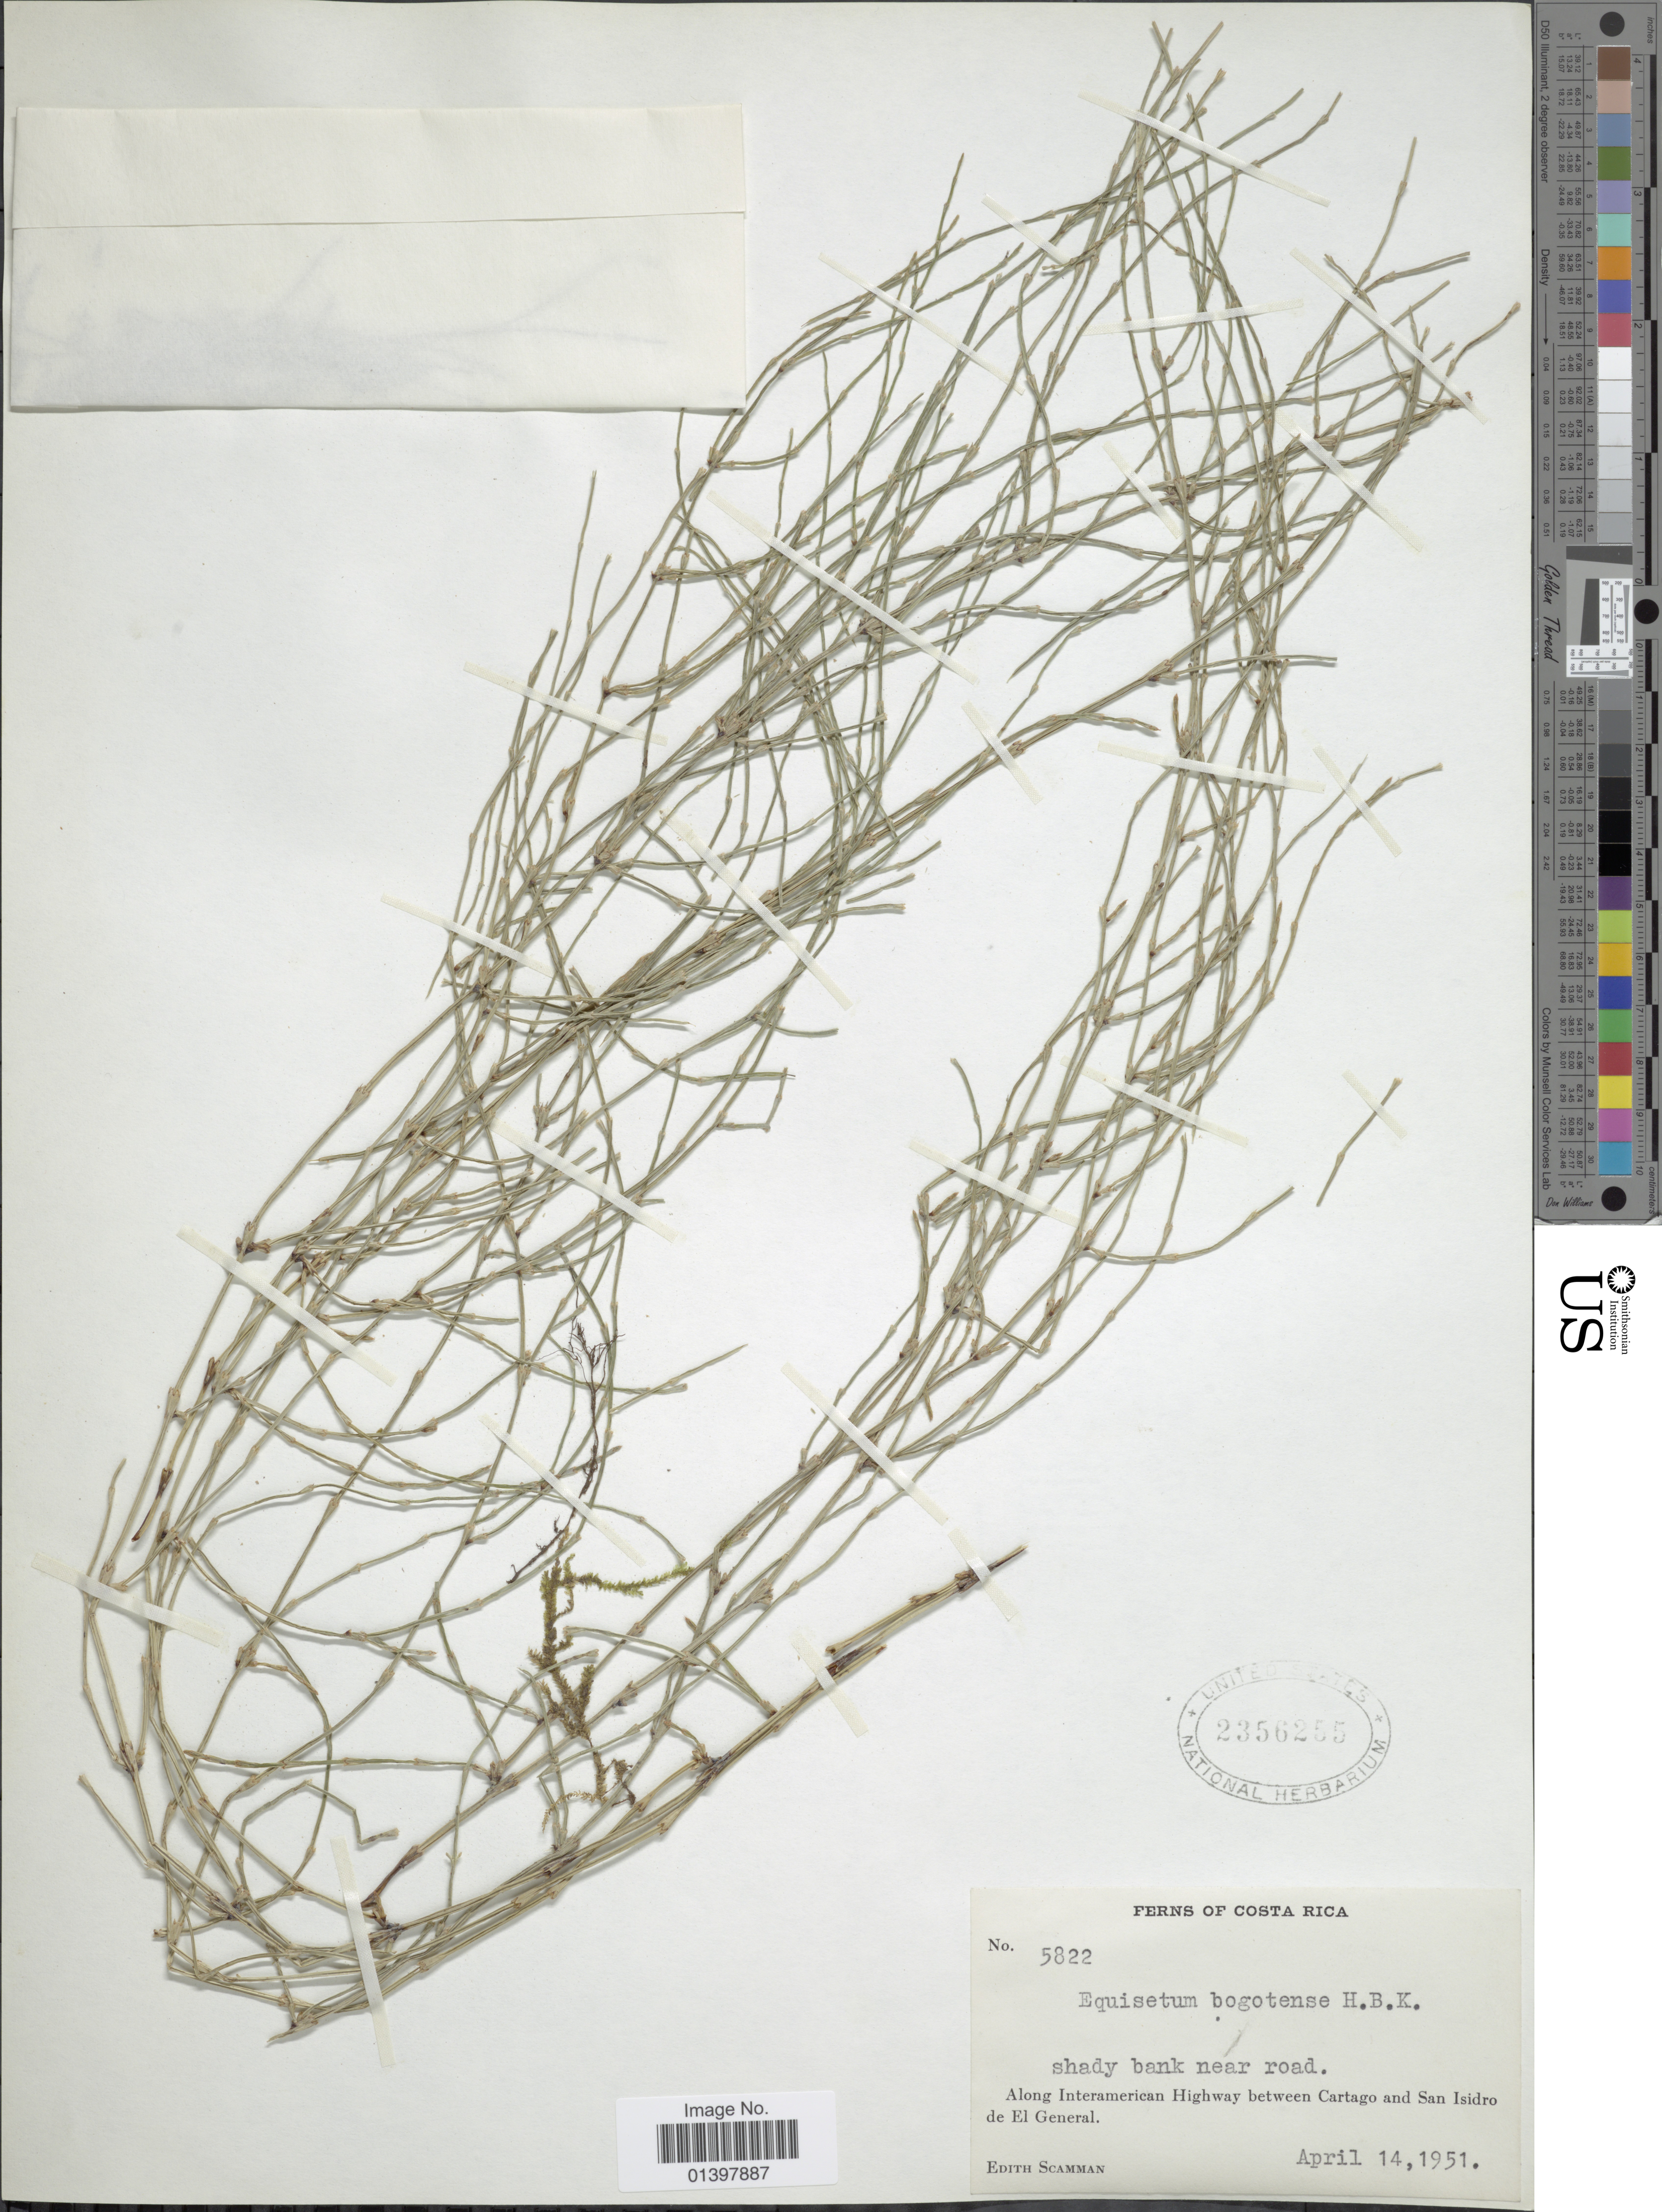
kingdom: Plantae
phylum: Tracheophyta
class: Polypodiopsida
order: Equisetales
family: Equisetaceae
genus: Equisetum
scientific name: Equisetum bogotense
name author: Kunth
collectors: E. Scamman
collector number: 5822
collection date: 1951-04-14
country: Costa Rica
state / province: Cartago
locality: Along Interamerican Highway between Cartago and San Isidoro de El General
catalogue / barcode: US 2356255